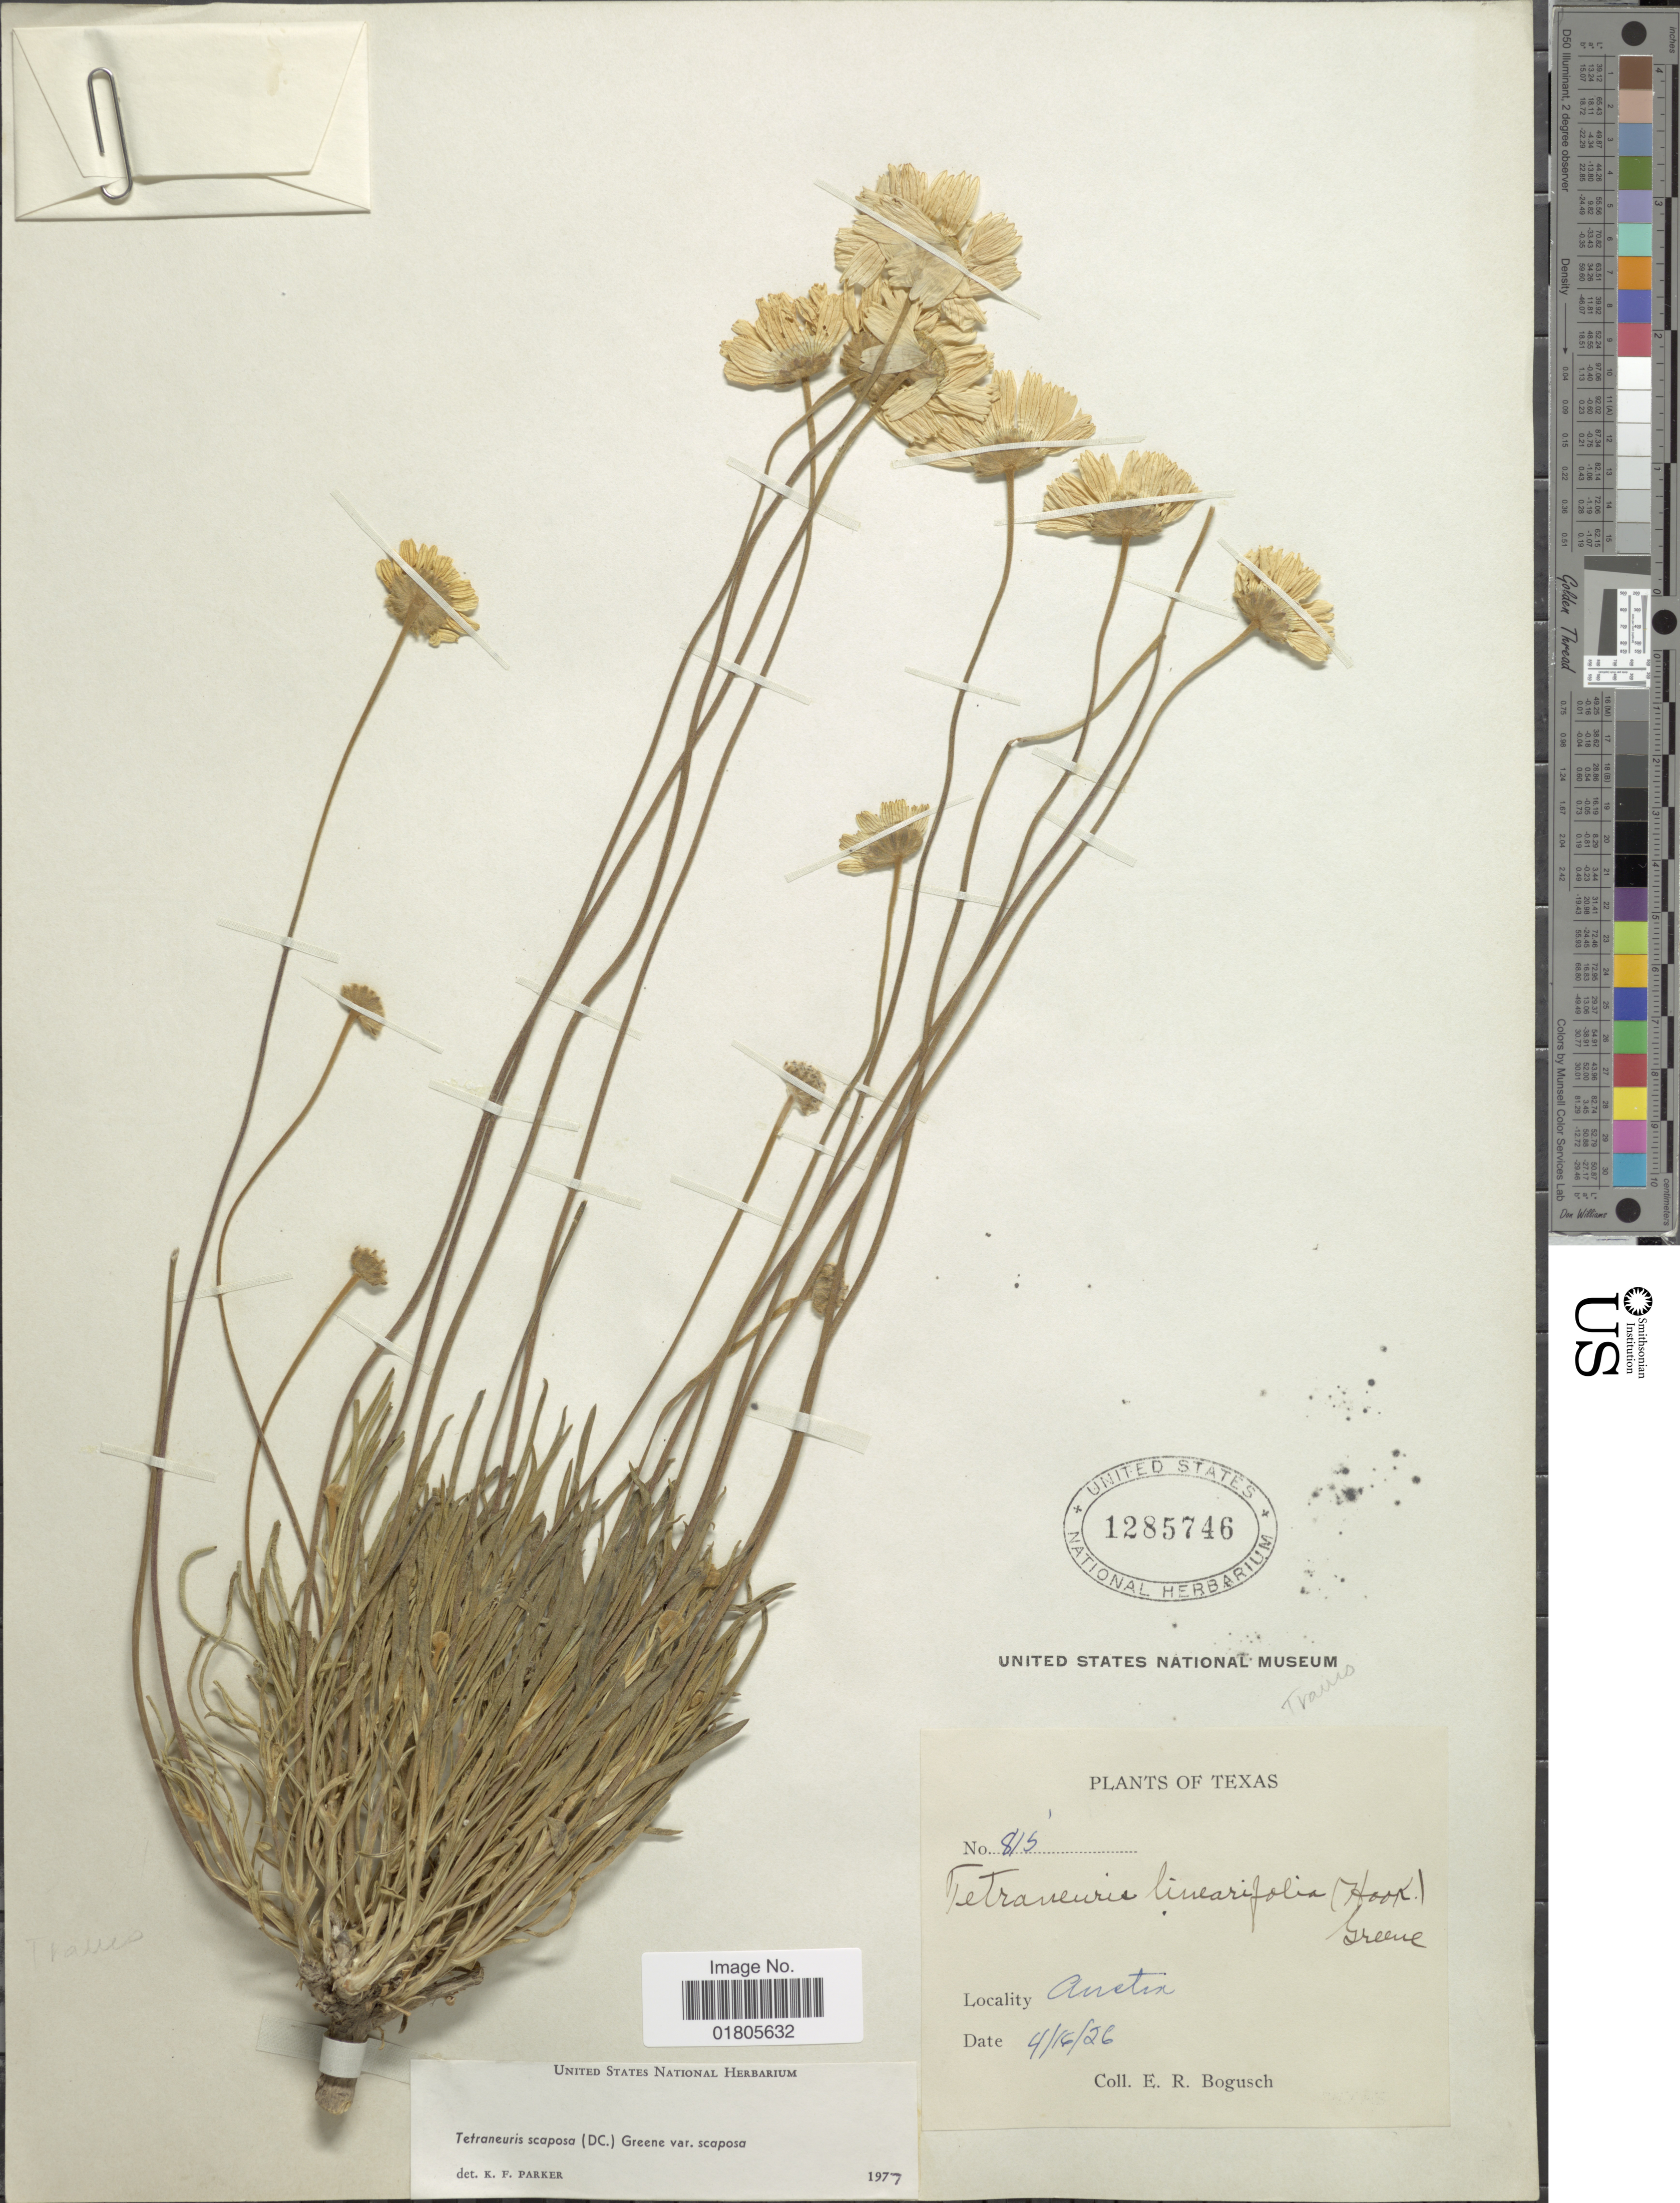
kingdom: Plantae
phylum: Tracheophyta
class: Magnoliopsida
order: Asterales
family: Asteraceae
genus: Actinea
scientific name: Actinea scaposa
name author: (DC.) Kuntze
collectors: E. Bogusch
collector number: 815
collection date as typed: Transcribed d/m/y: 16/4/26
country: United States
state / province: Texas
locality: Austin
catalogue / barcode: US 1285746